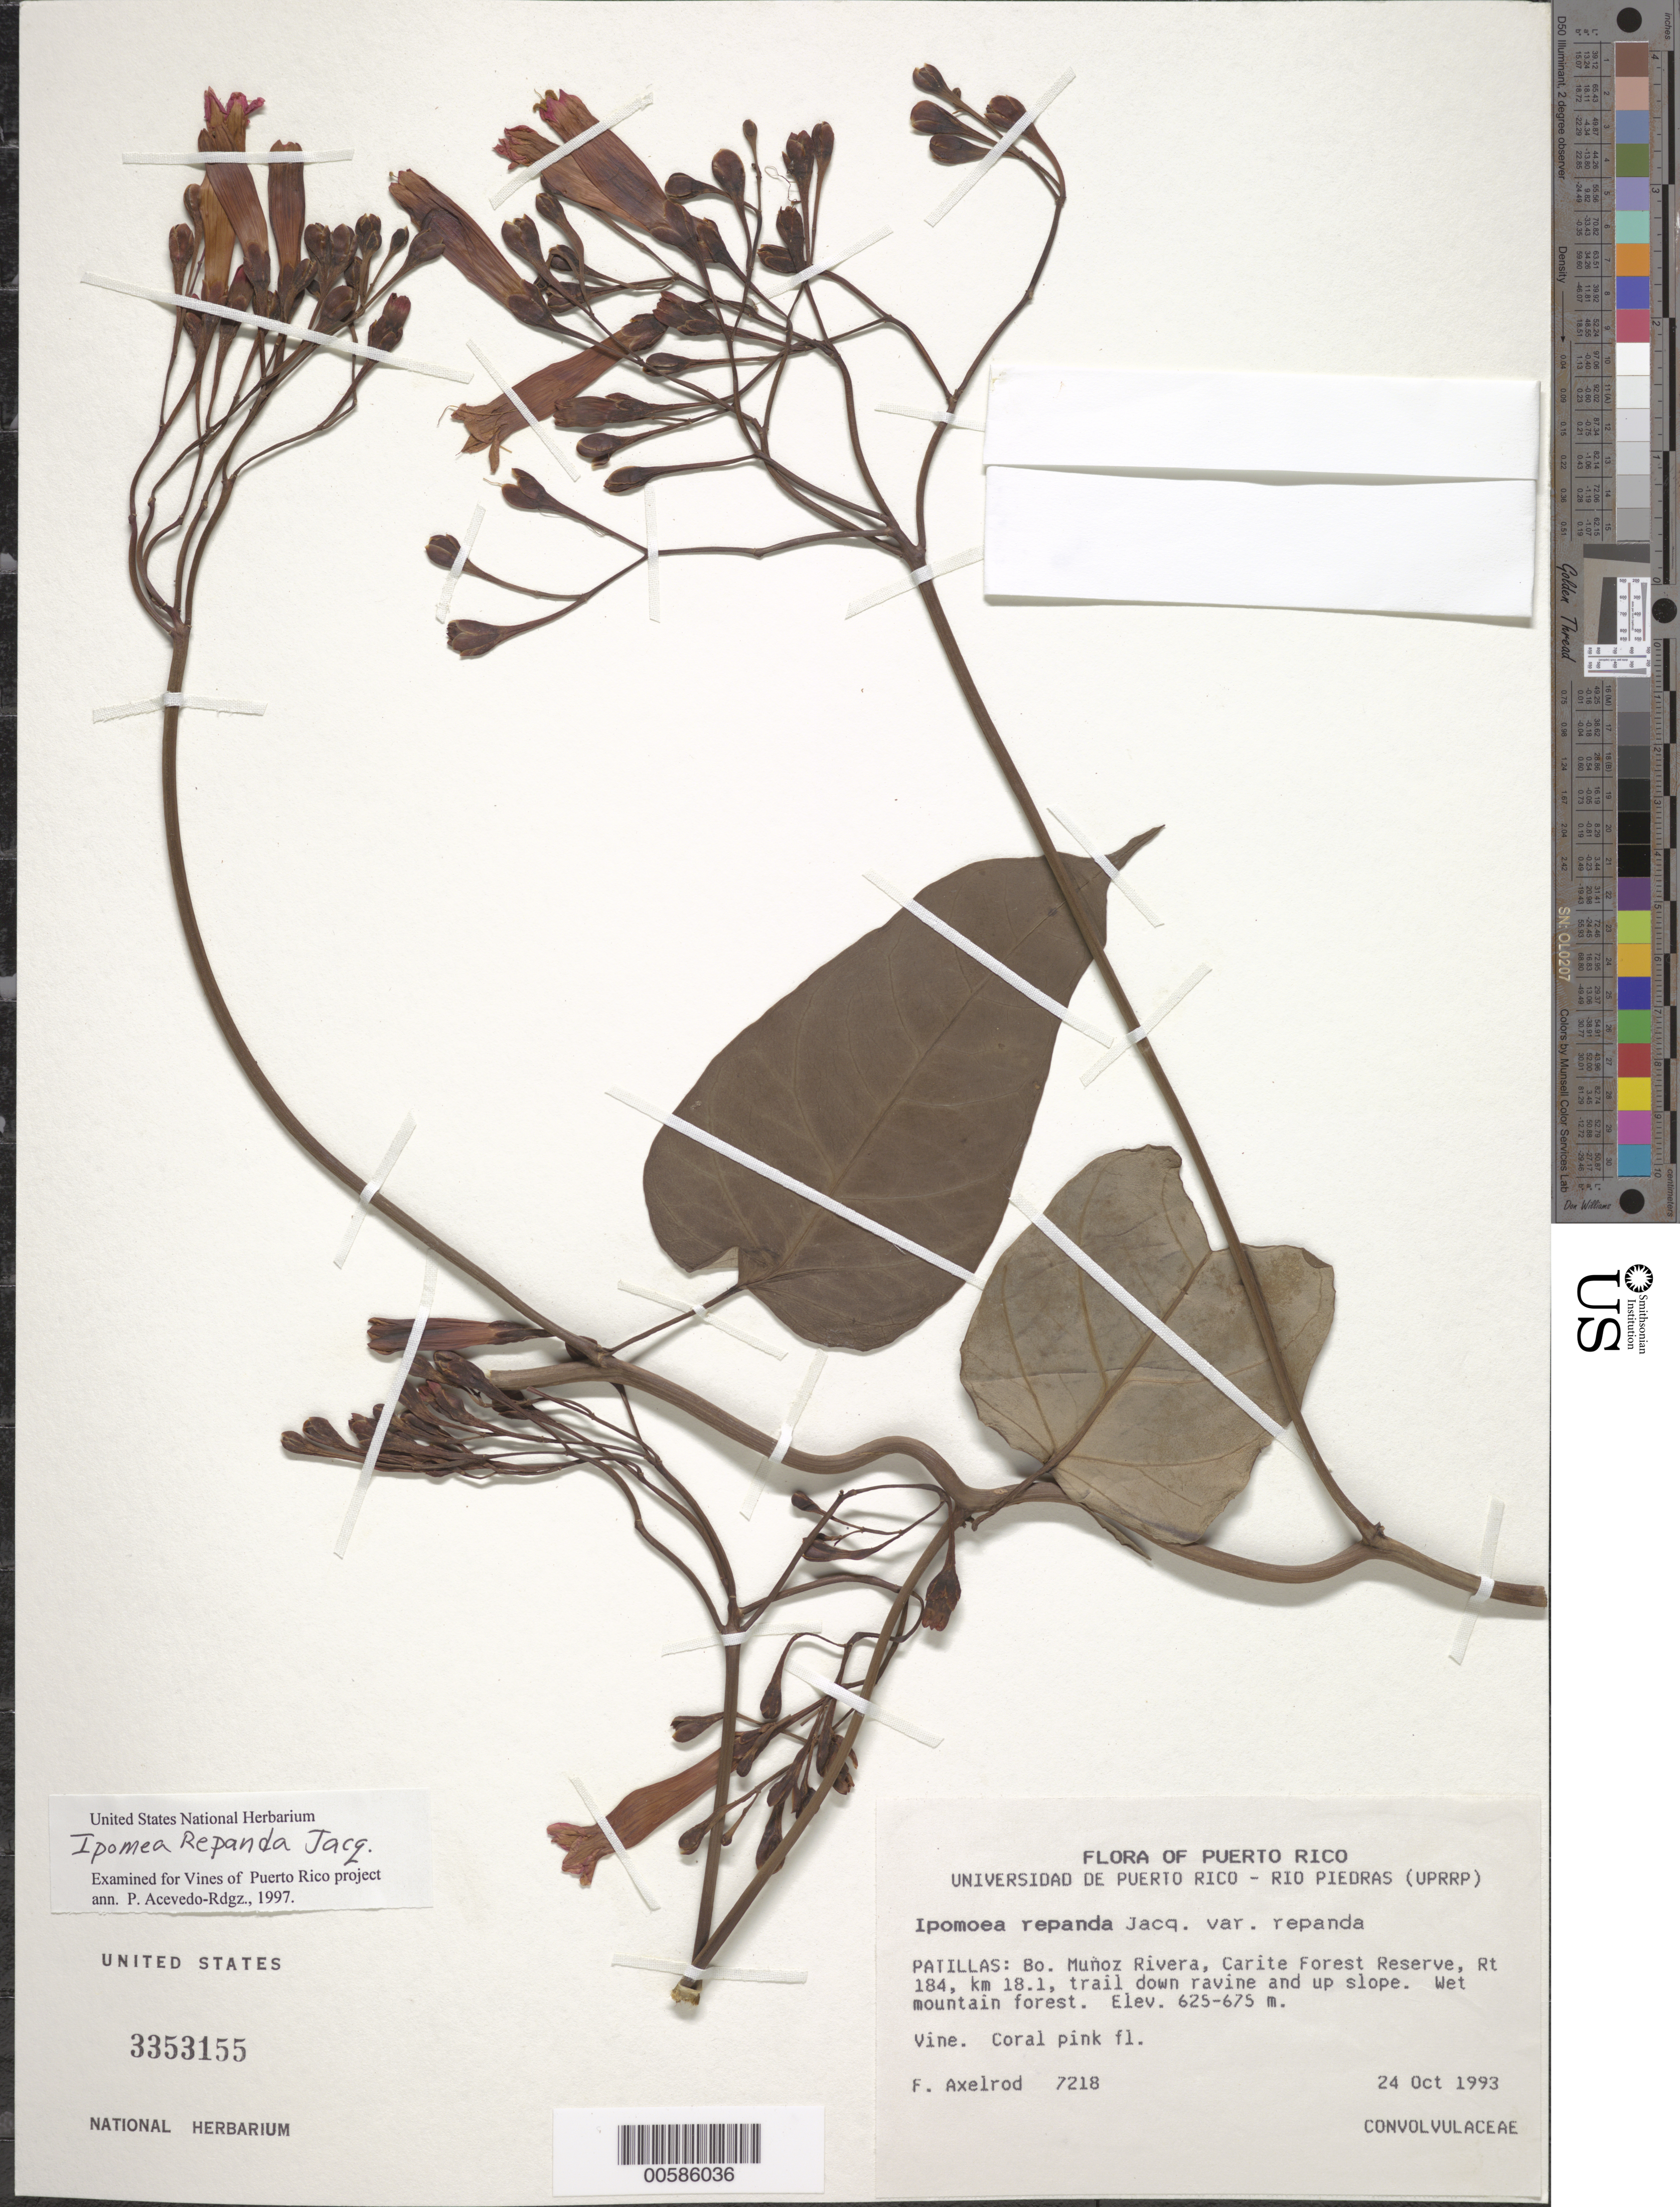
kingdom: Plantae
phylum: Tracheophyta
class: Magnoliopsida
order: Solanales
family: Convolvulaceae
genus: Ipomoea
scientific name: Ipomoea repanda var. repanda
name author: Jacq.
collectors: F. S. Axelrod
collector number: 7218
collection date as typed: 24 Oct 1993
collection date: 1993-10-24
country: Puerto Rico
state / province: Patillas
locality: Patillas: Bo. Munoz Rivera, Carite Forest Reserve, Rt. 184, km 18.1, trail down ravine and up slope.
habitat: Wet mountain forest.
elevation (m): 625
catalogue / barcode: US 3353155